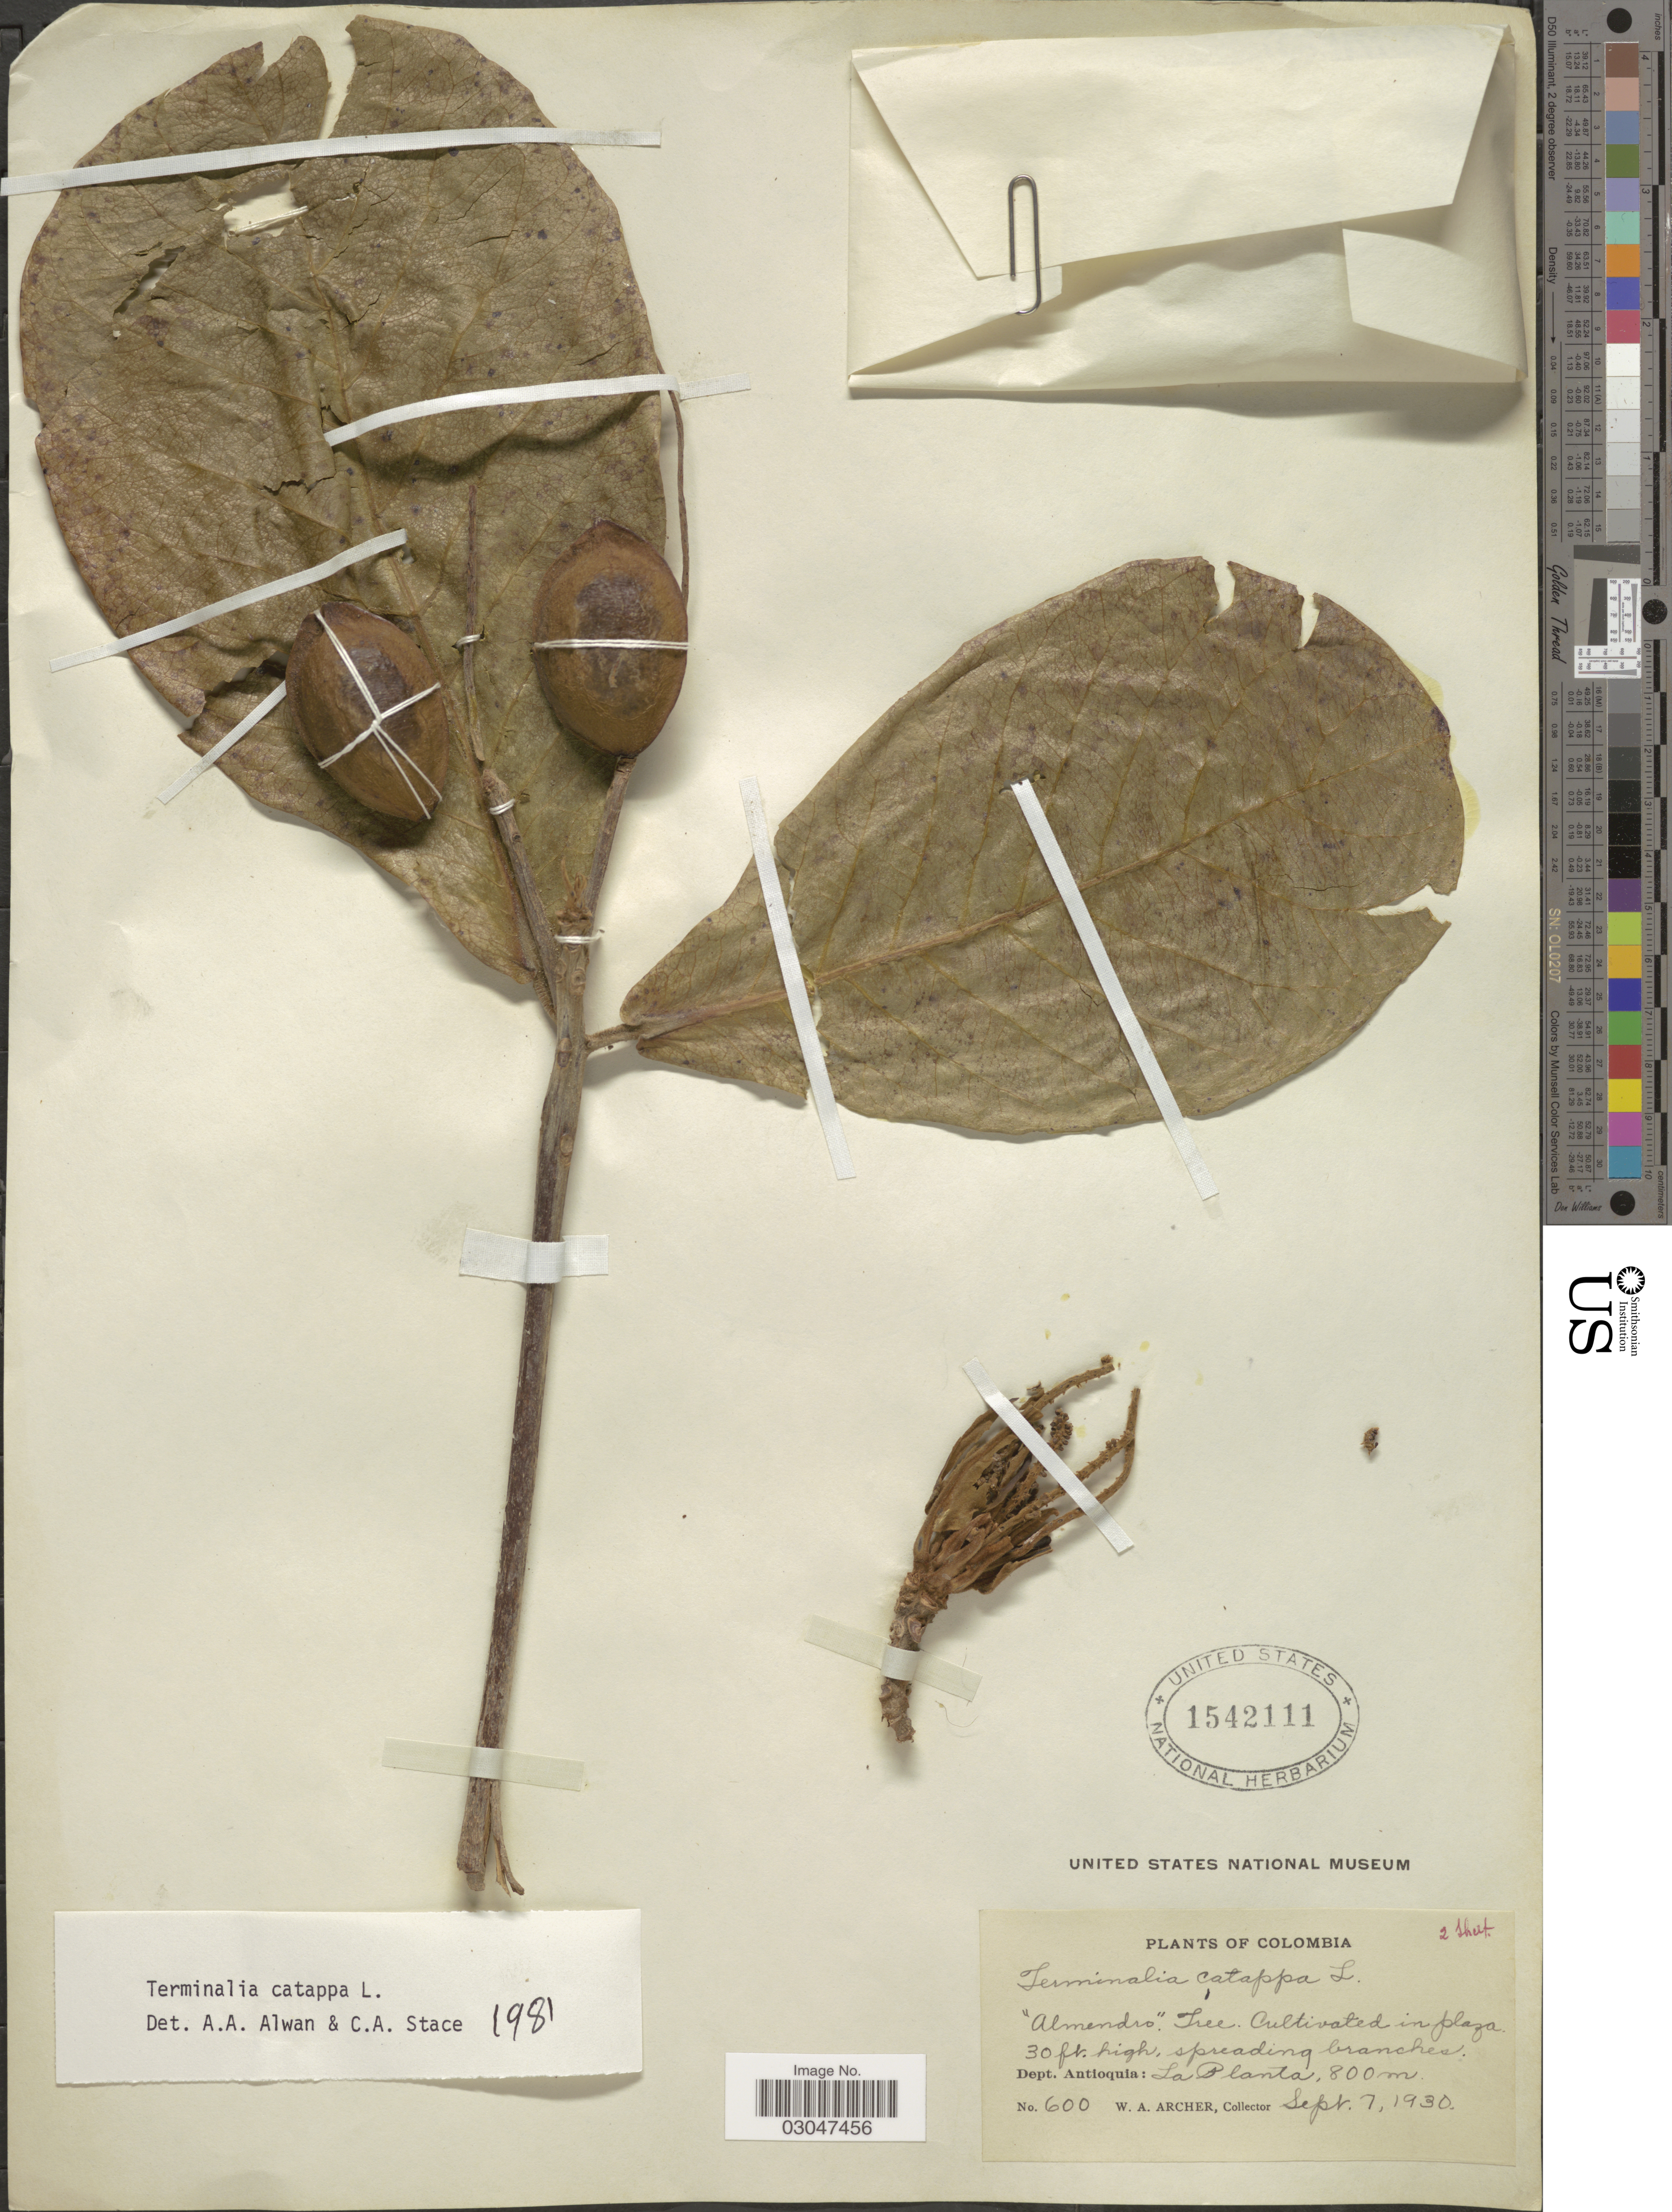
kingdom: Plantae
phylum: Tracheophyta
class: Magnoliopsida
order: Myrtales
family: Combretaceae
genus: Terminalia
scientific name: Terminalia catappa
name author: L.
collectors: W. Archer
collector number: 600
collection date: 1930-09-07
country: Colombia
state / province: Antioquia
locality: Dept. Antioquia: La Planta.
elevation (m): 800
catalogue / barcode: US 1542111